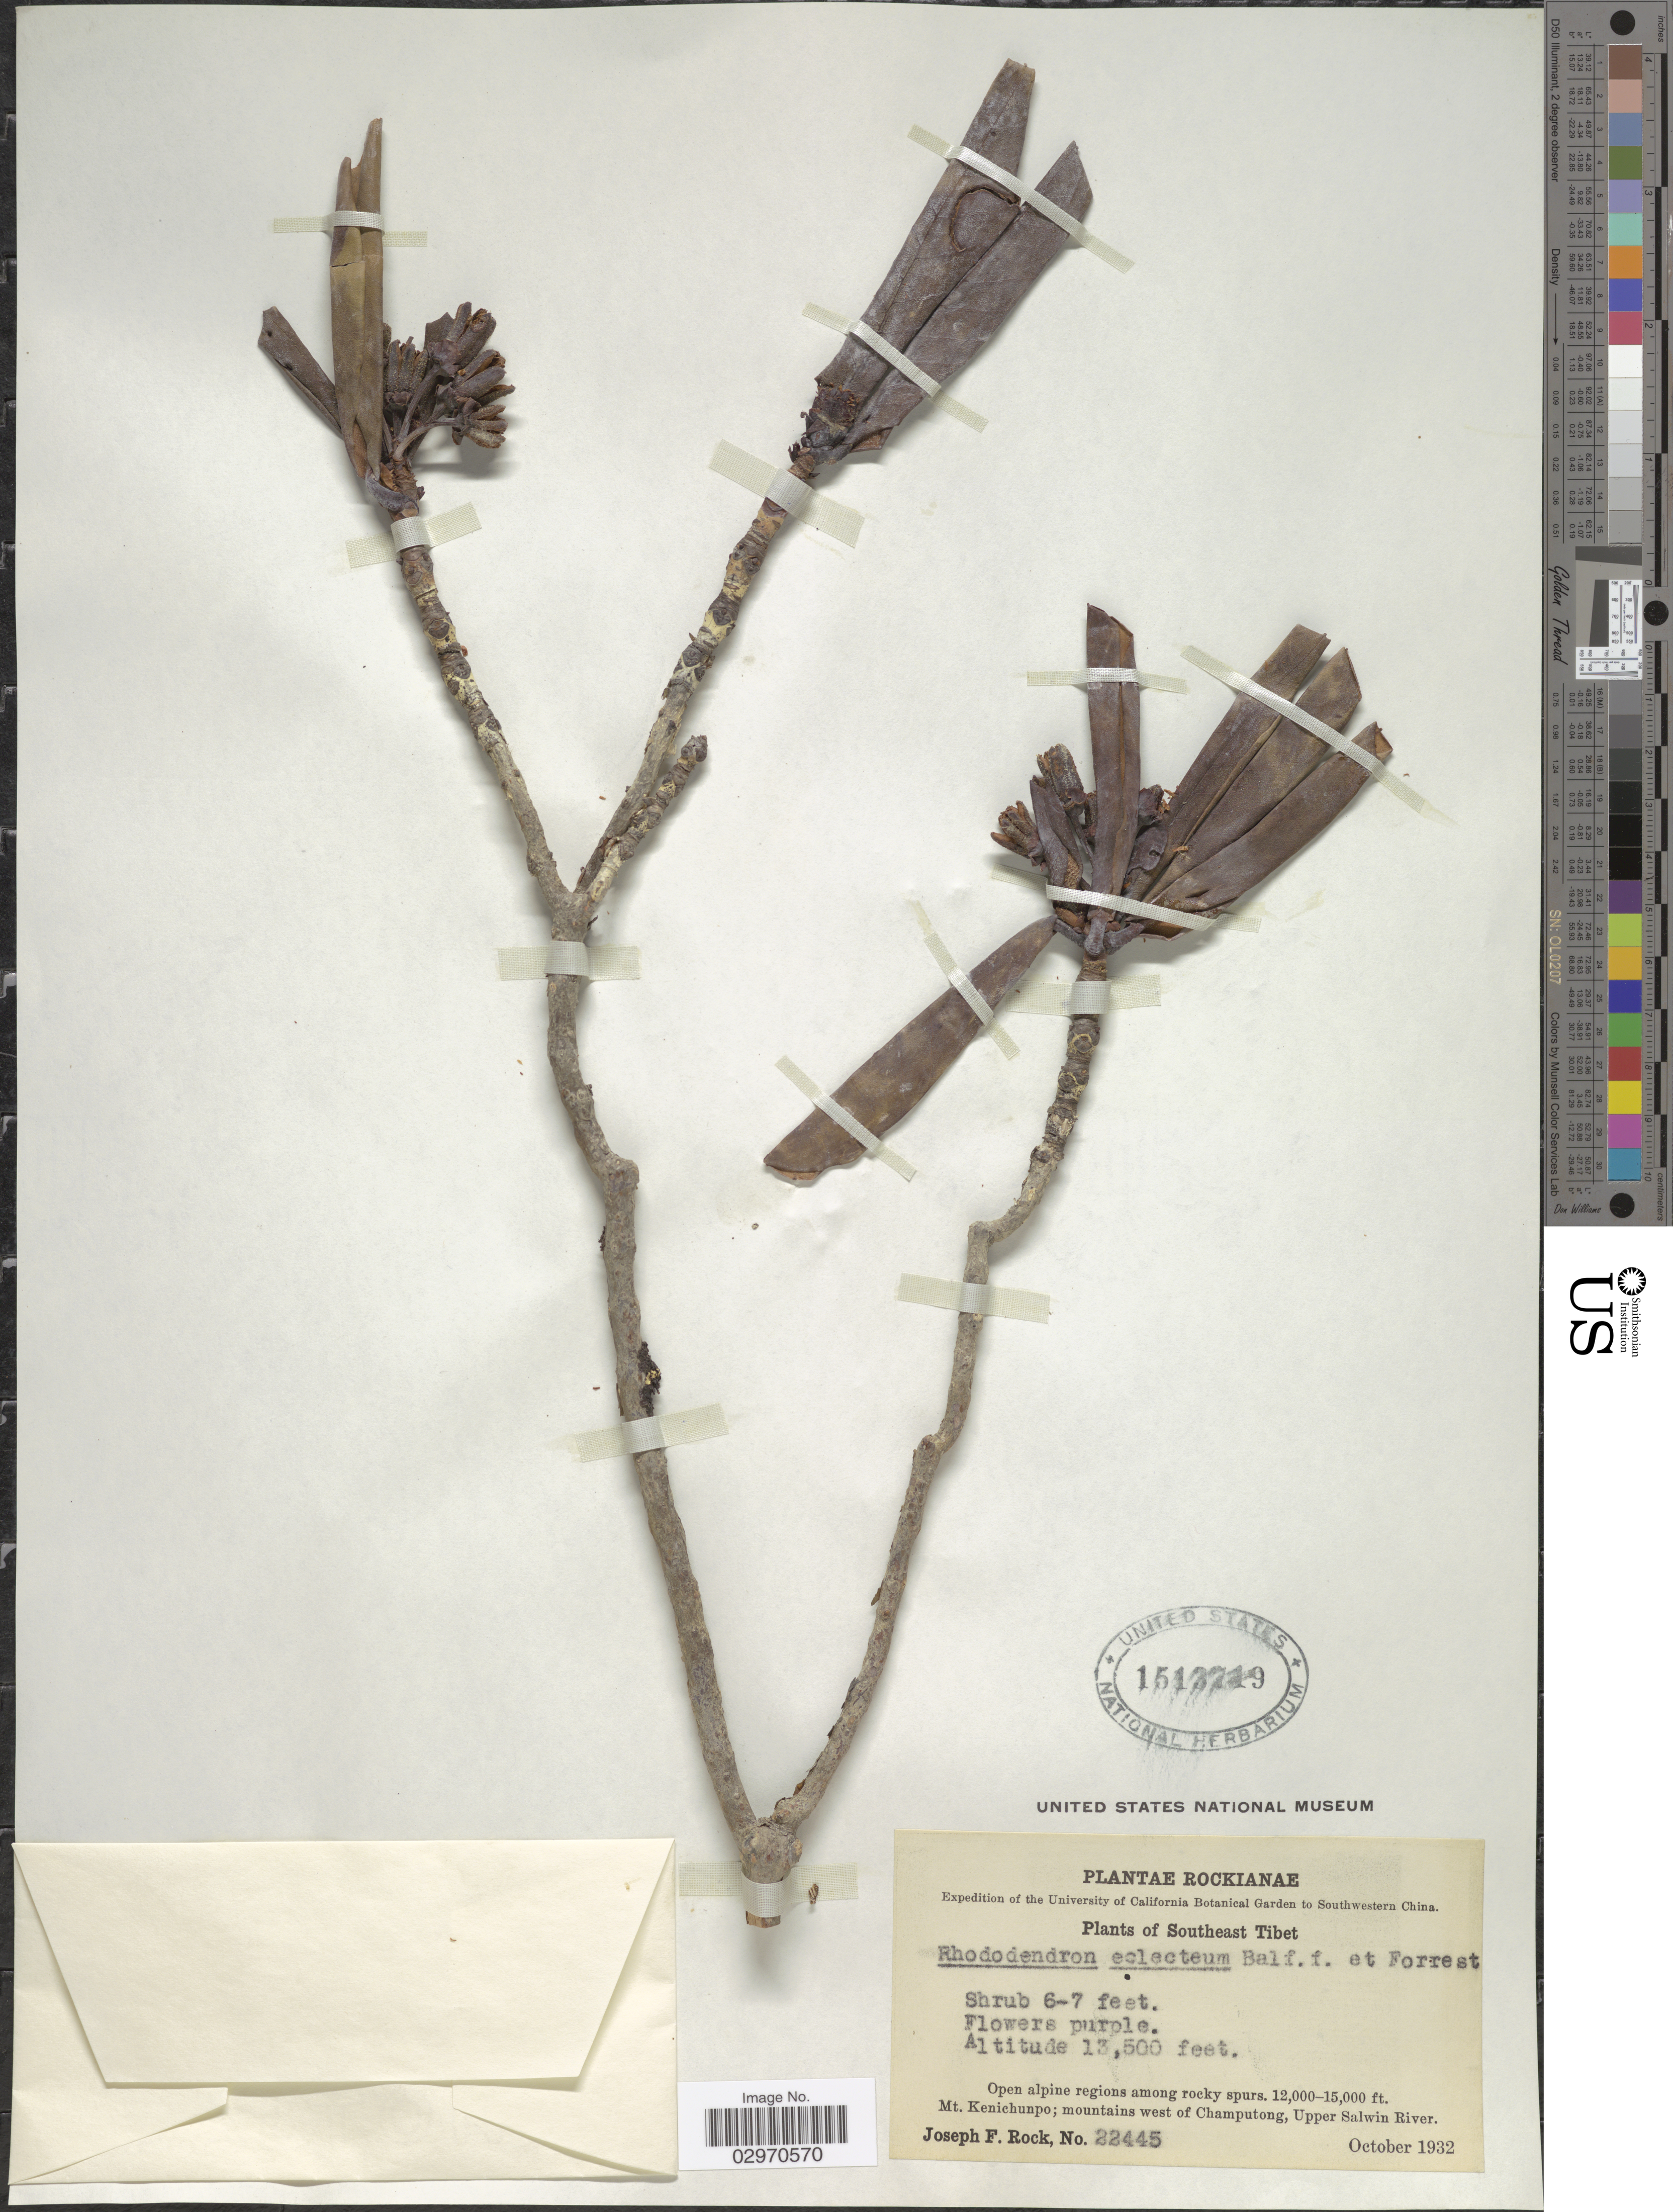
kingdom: Plantae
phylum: Tracheophyta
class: Magnoliopsida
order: Ericales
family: Ericaceae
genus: Rhododendron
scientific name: Rhododendron eclecteum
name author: Balf. f. & Forrest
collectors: J. F. Rock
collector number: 22445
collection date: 1932-10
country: China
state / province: Xizang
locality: Southwestern China. Southeast Tibet. Mt. Kenichunpo; mountains west of Champutong, Upper Salwin River.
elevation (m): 4115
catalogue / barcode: US 1513719